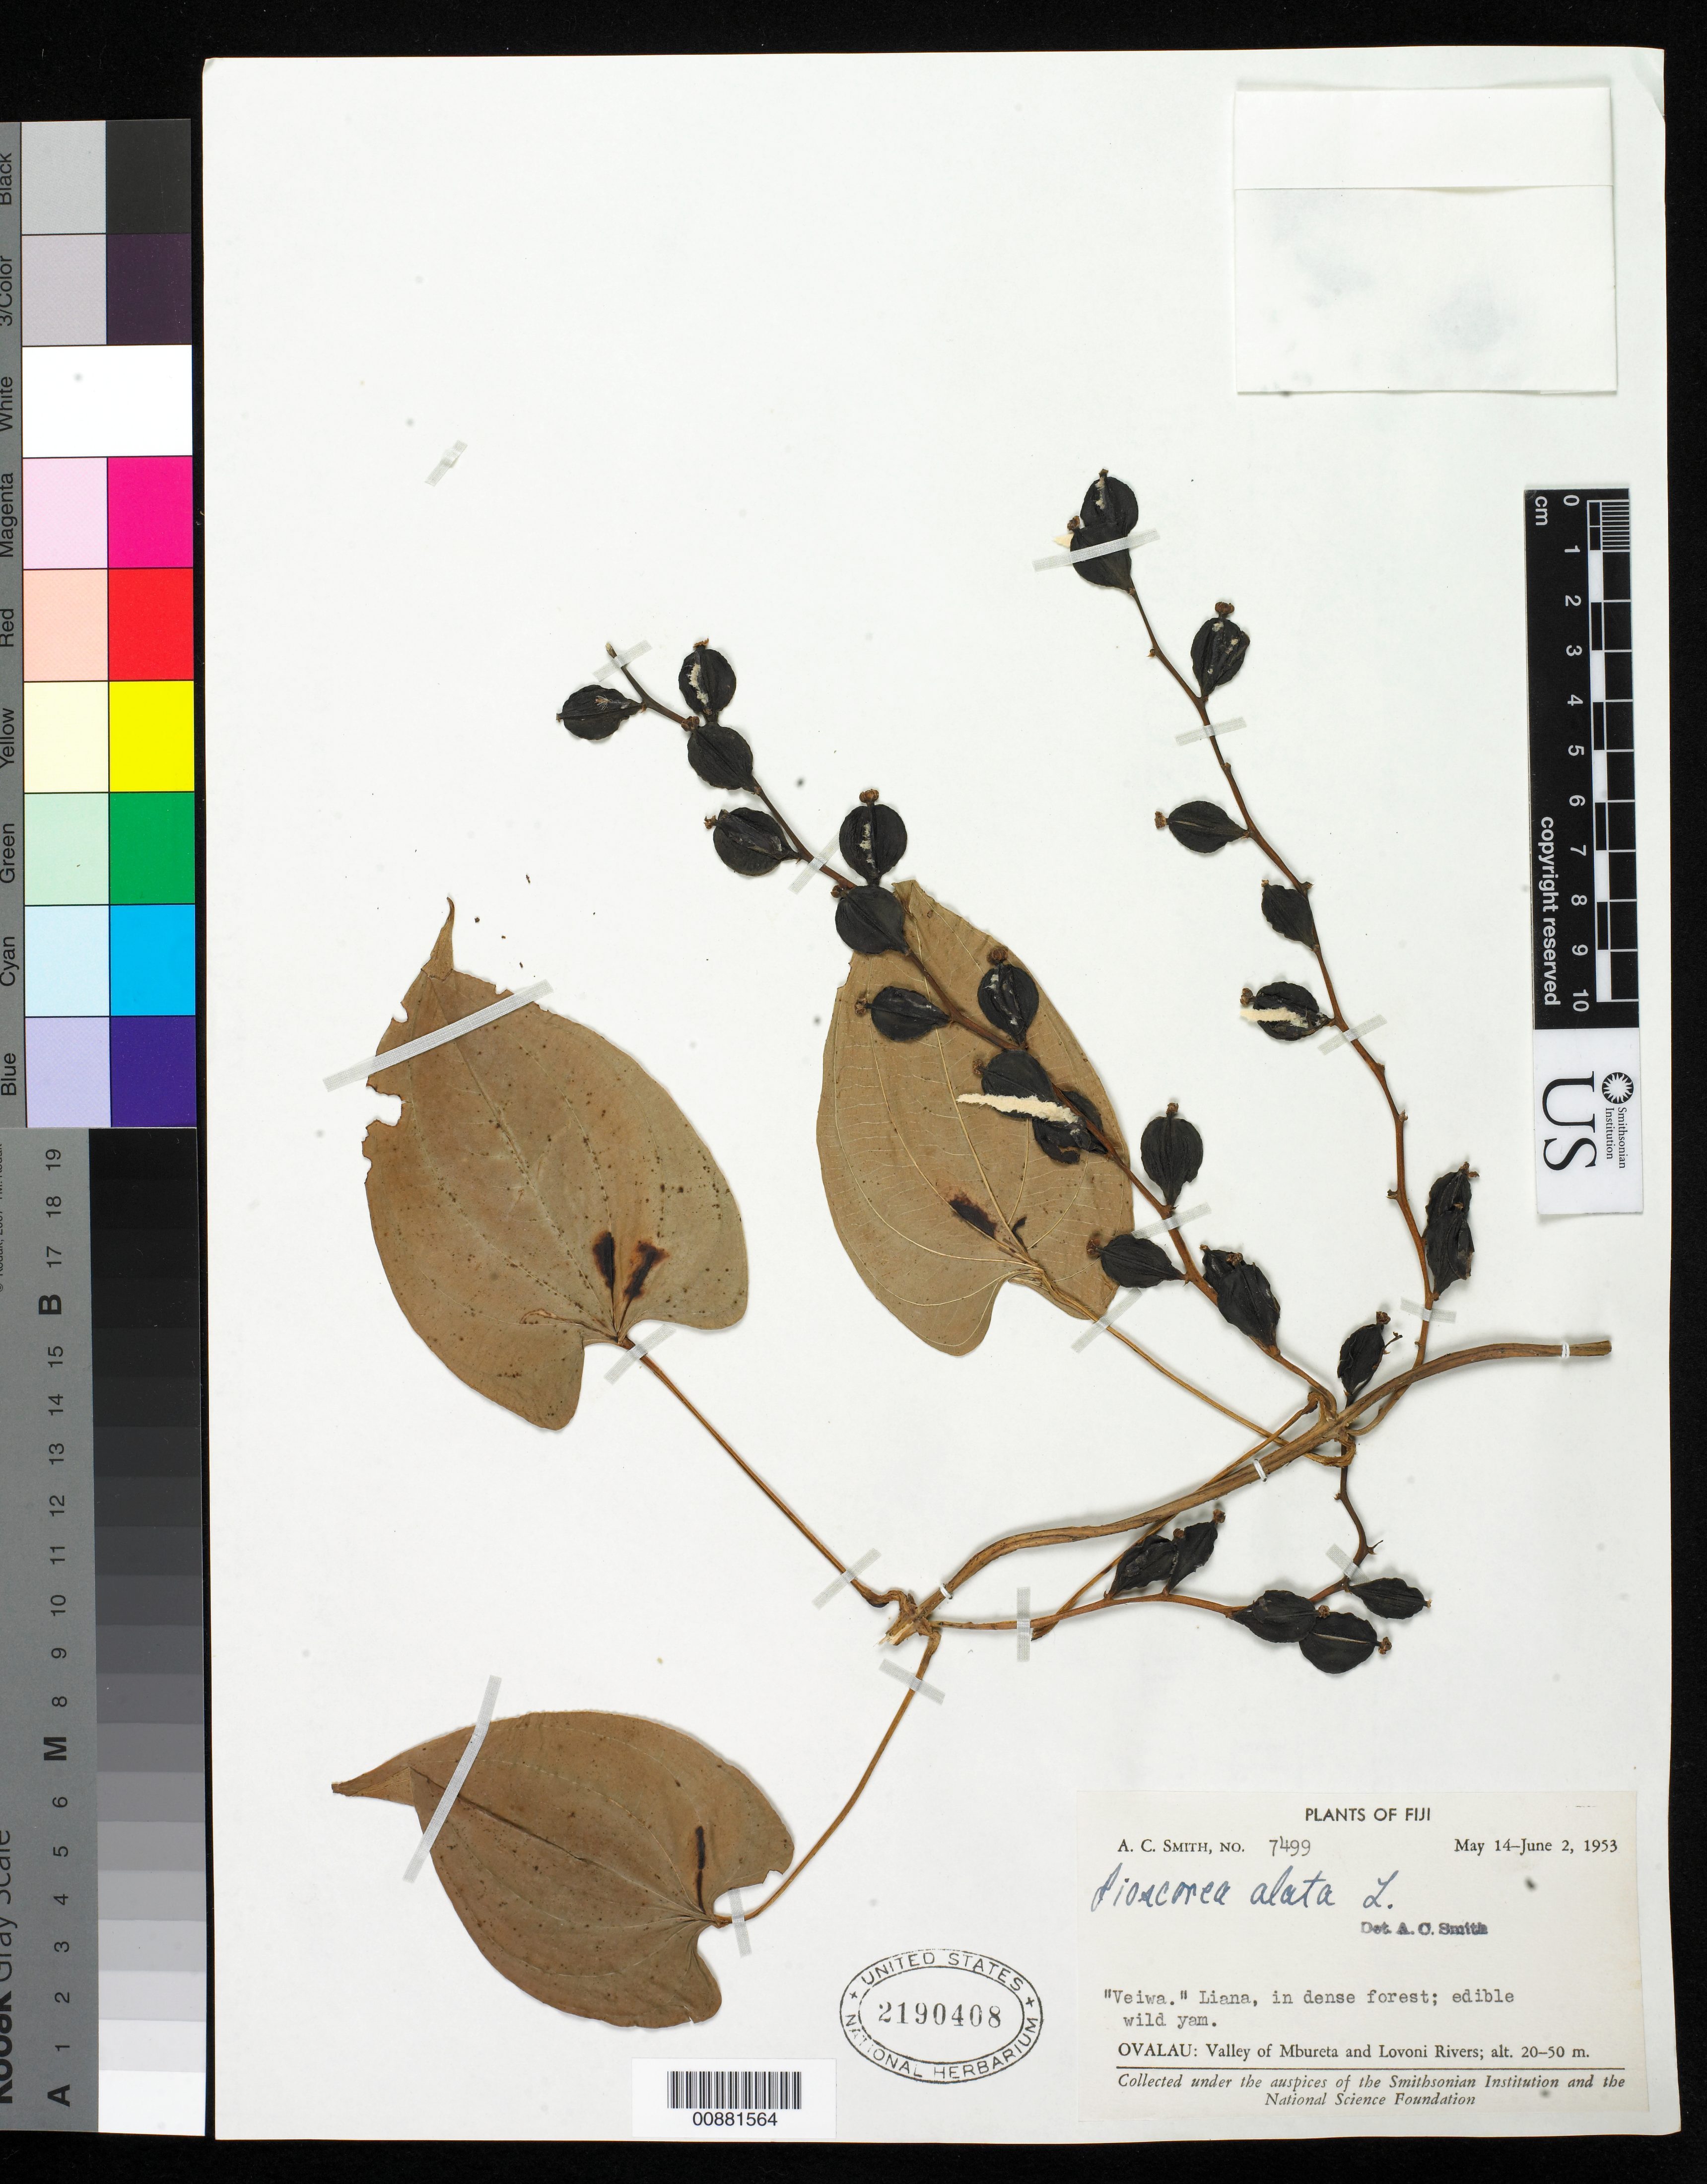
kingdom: Plantae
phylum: Tracheophyta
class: Liliopsida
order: Dioscoreales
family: Dioscoreaceae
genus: Dioscorea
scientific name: Dioscorea alata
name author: L.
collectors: C. A. Smith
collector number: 7499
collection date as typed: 14 May 1953 to 02 Jun 1953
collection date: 1953-05-14/1953-06-02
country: Fiji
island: Ovalau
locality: Valley of Mbureta and Lovoni Rivers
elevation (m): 20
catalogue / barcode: US 2190408